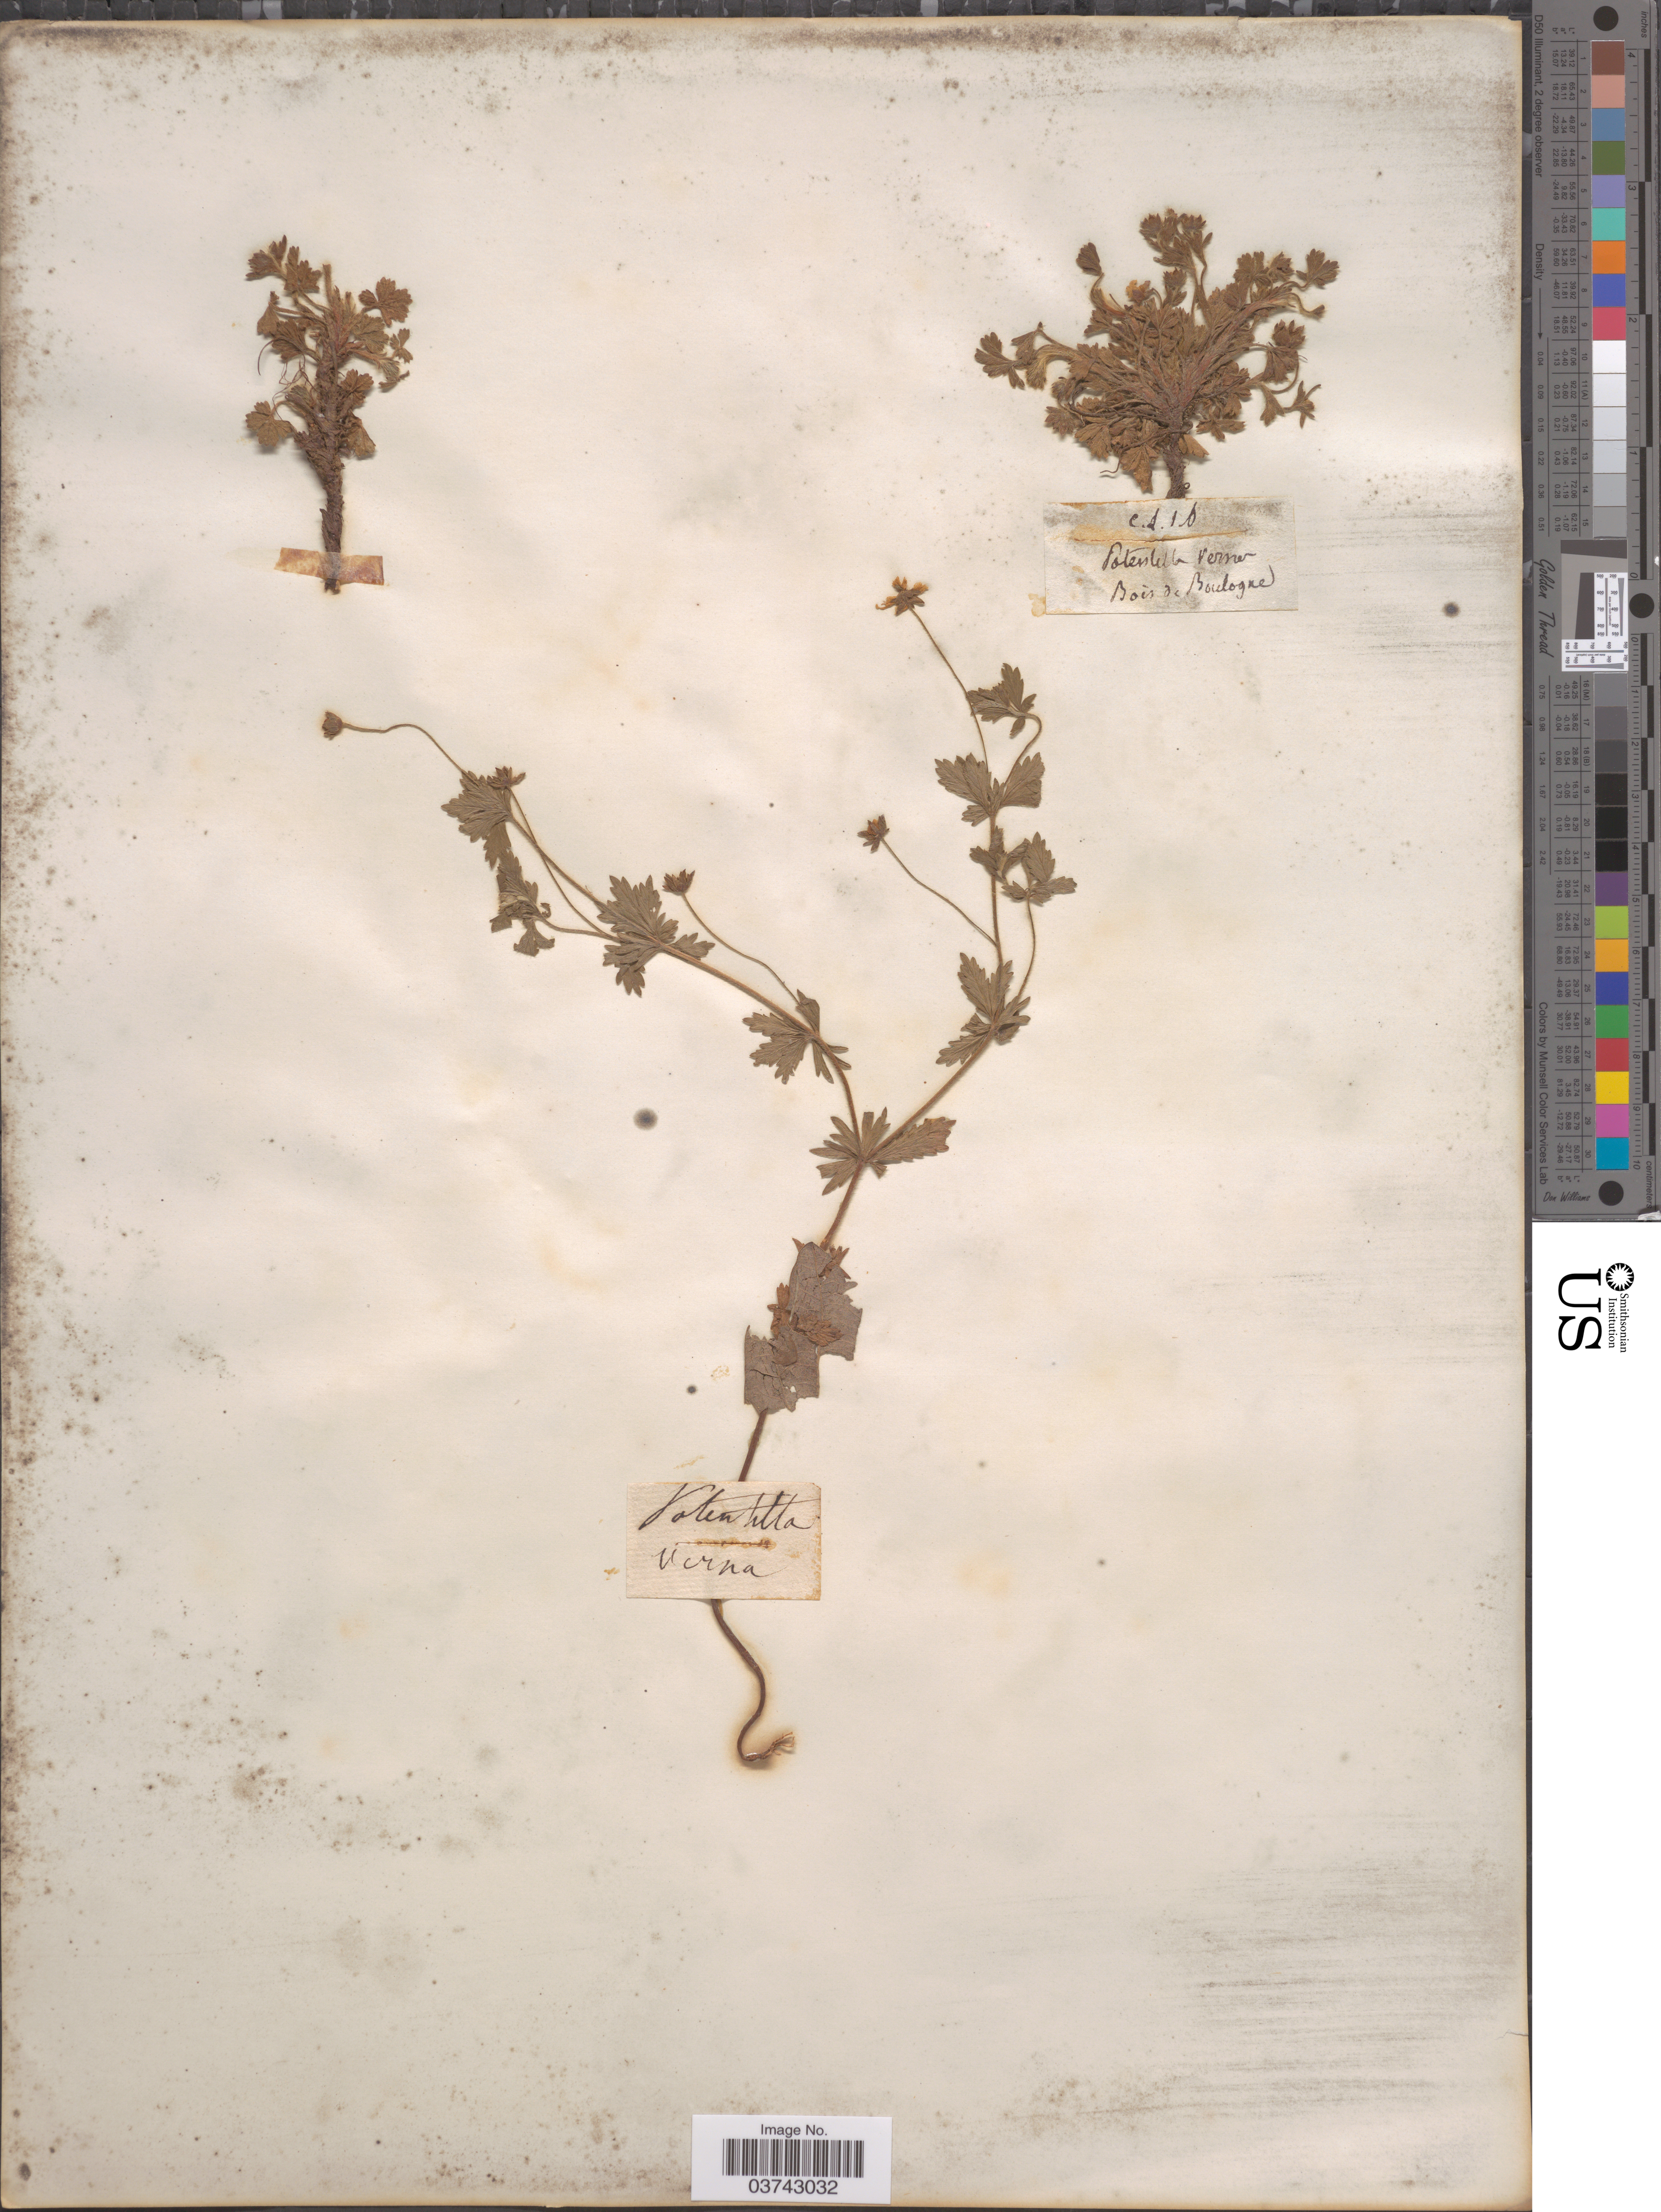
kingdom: Plantae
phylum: Tracheophyta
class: Magnoliopsida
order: Rosales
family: Rosaceae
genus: Potentilla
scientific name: Potentilla verna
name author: L.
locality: Vicrna [interpreted].